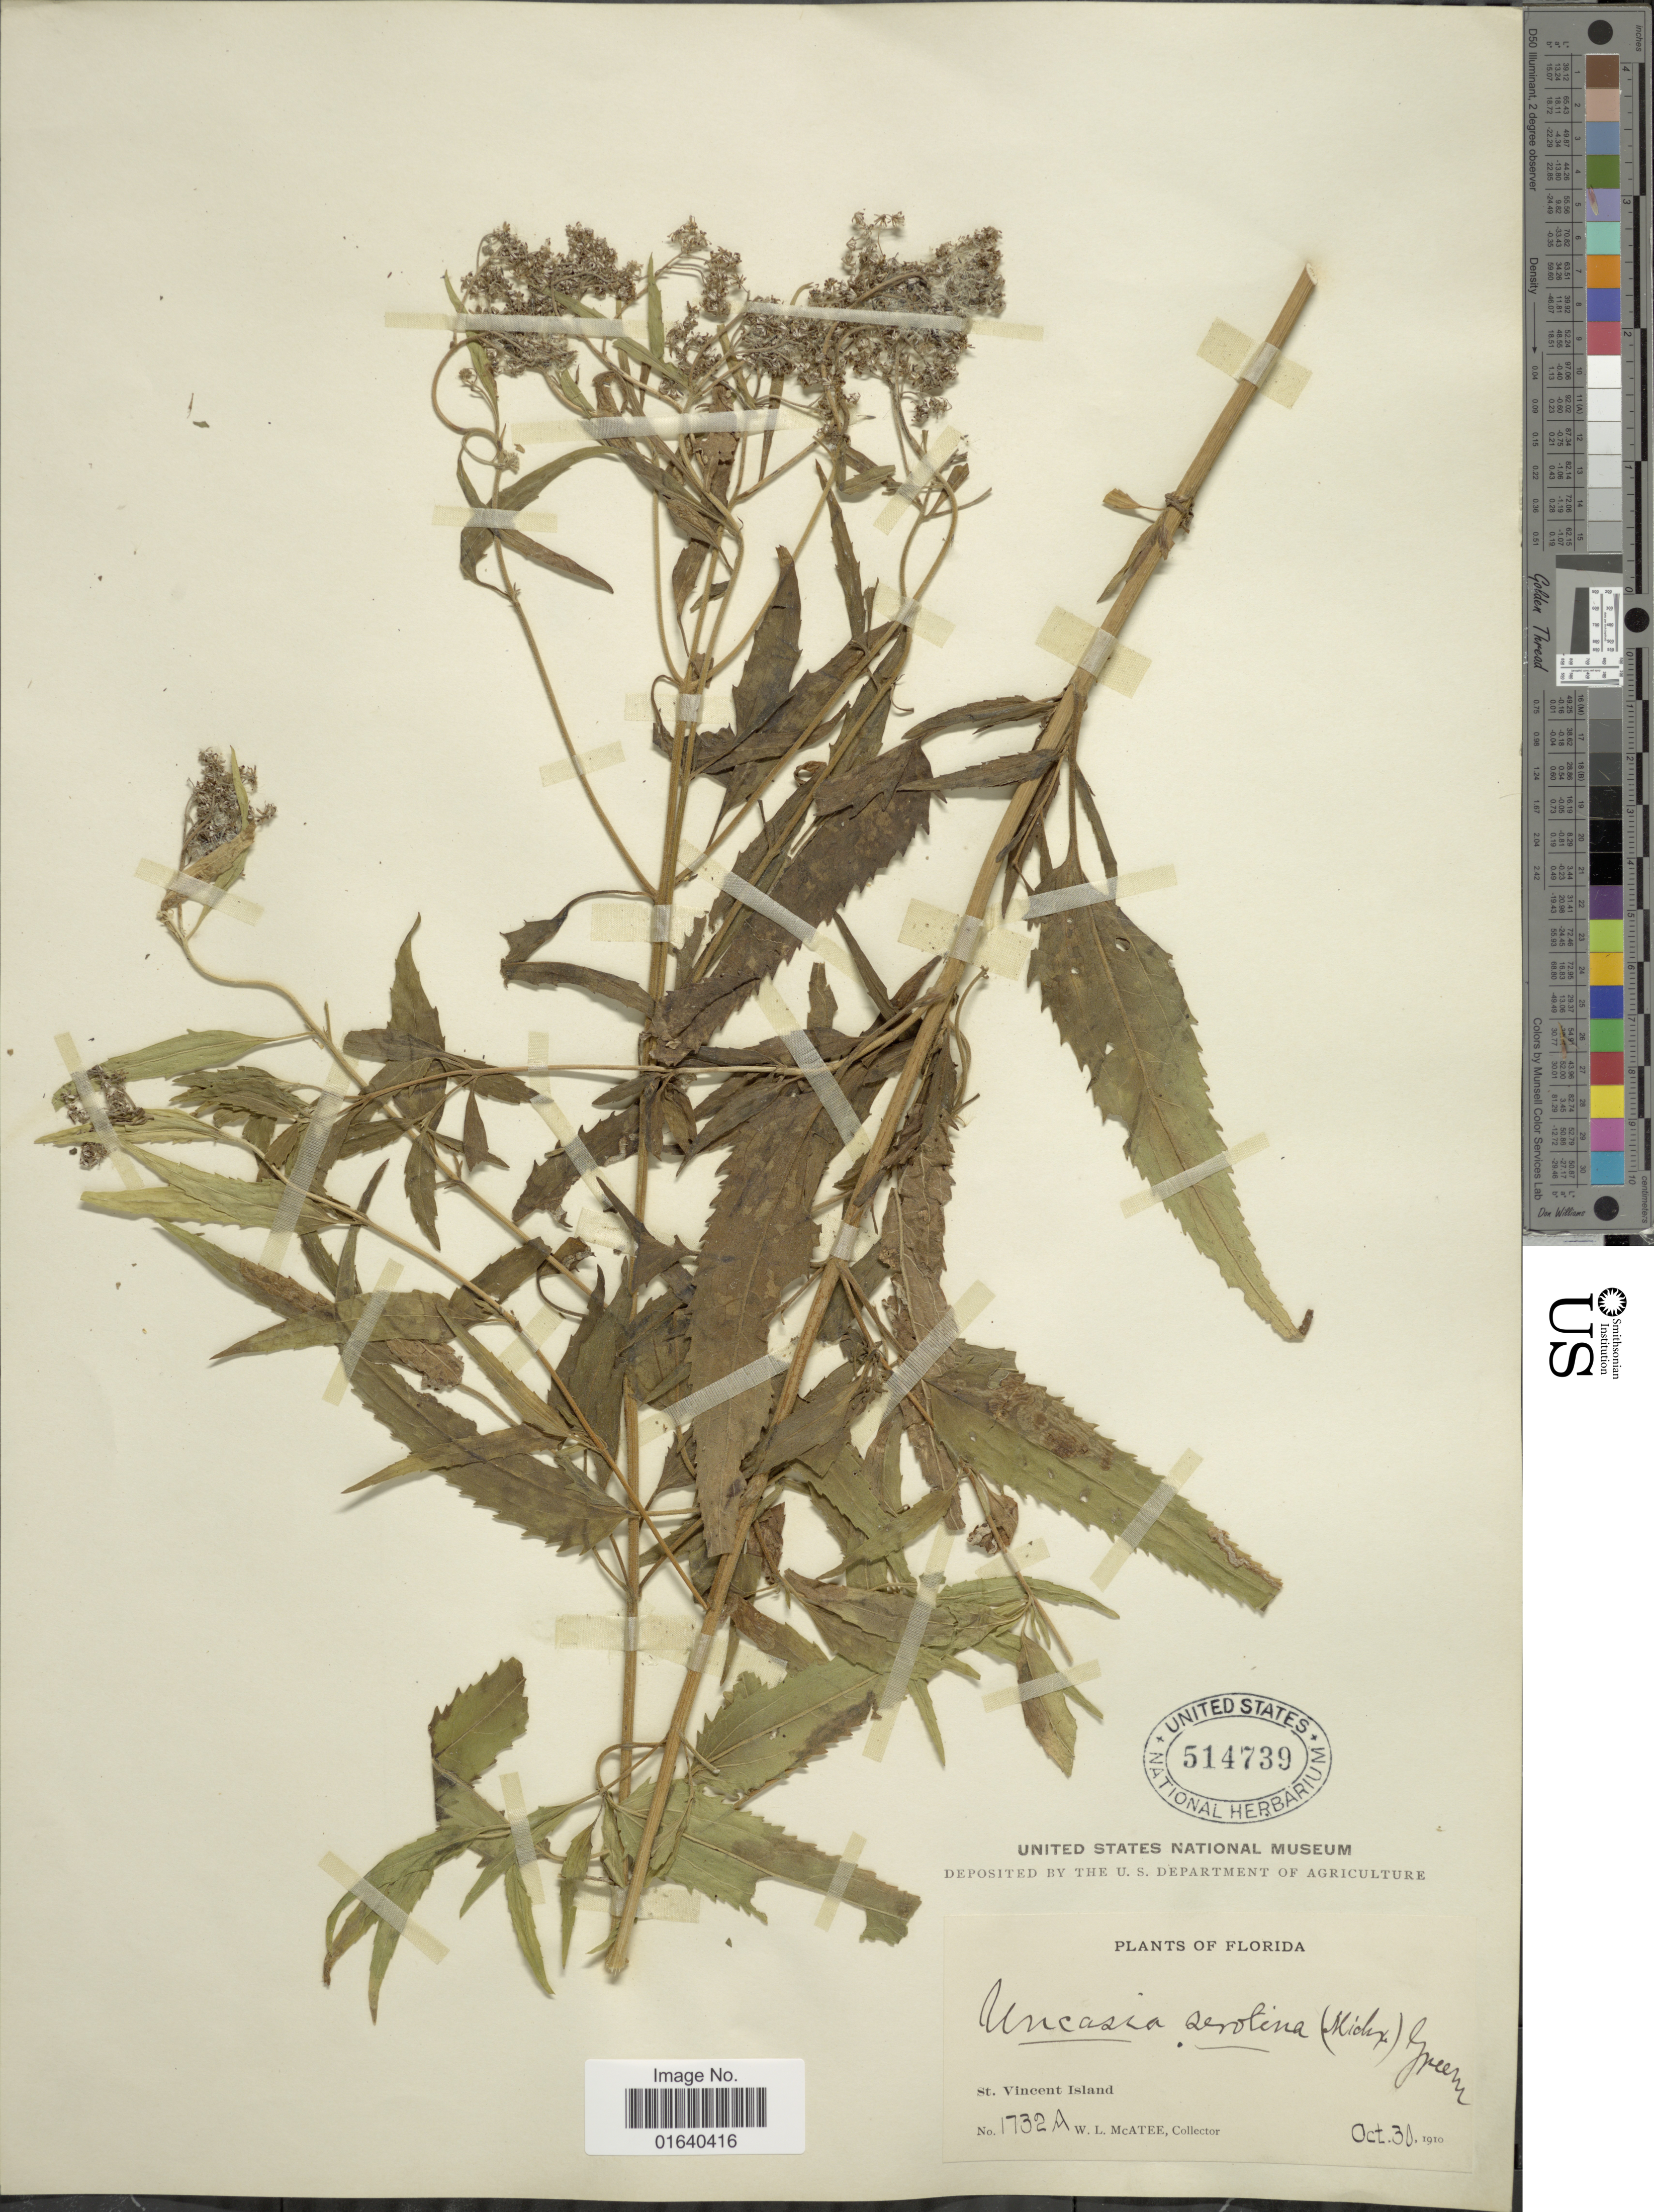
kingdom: Plantae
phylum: Tracheophyta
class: Magnoliopsida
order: Asterales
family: Asteraceae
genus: Eupatorium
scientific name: Eupatorium serotinum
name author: Michx.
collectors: W. McAtee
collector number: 1732A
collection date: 1910-10-30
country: United States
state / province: Florida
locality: St. Vincent Island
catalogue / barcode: US 514739